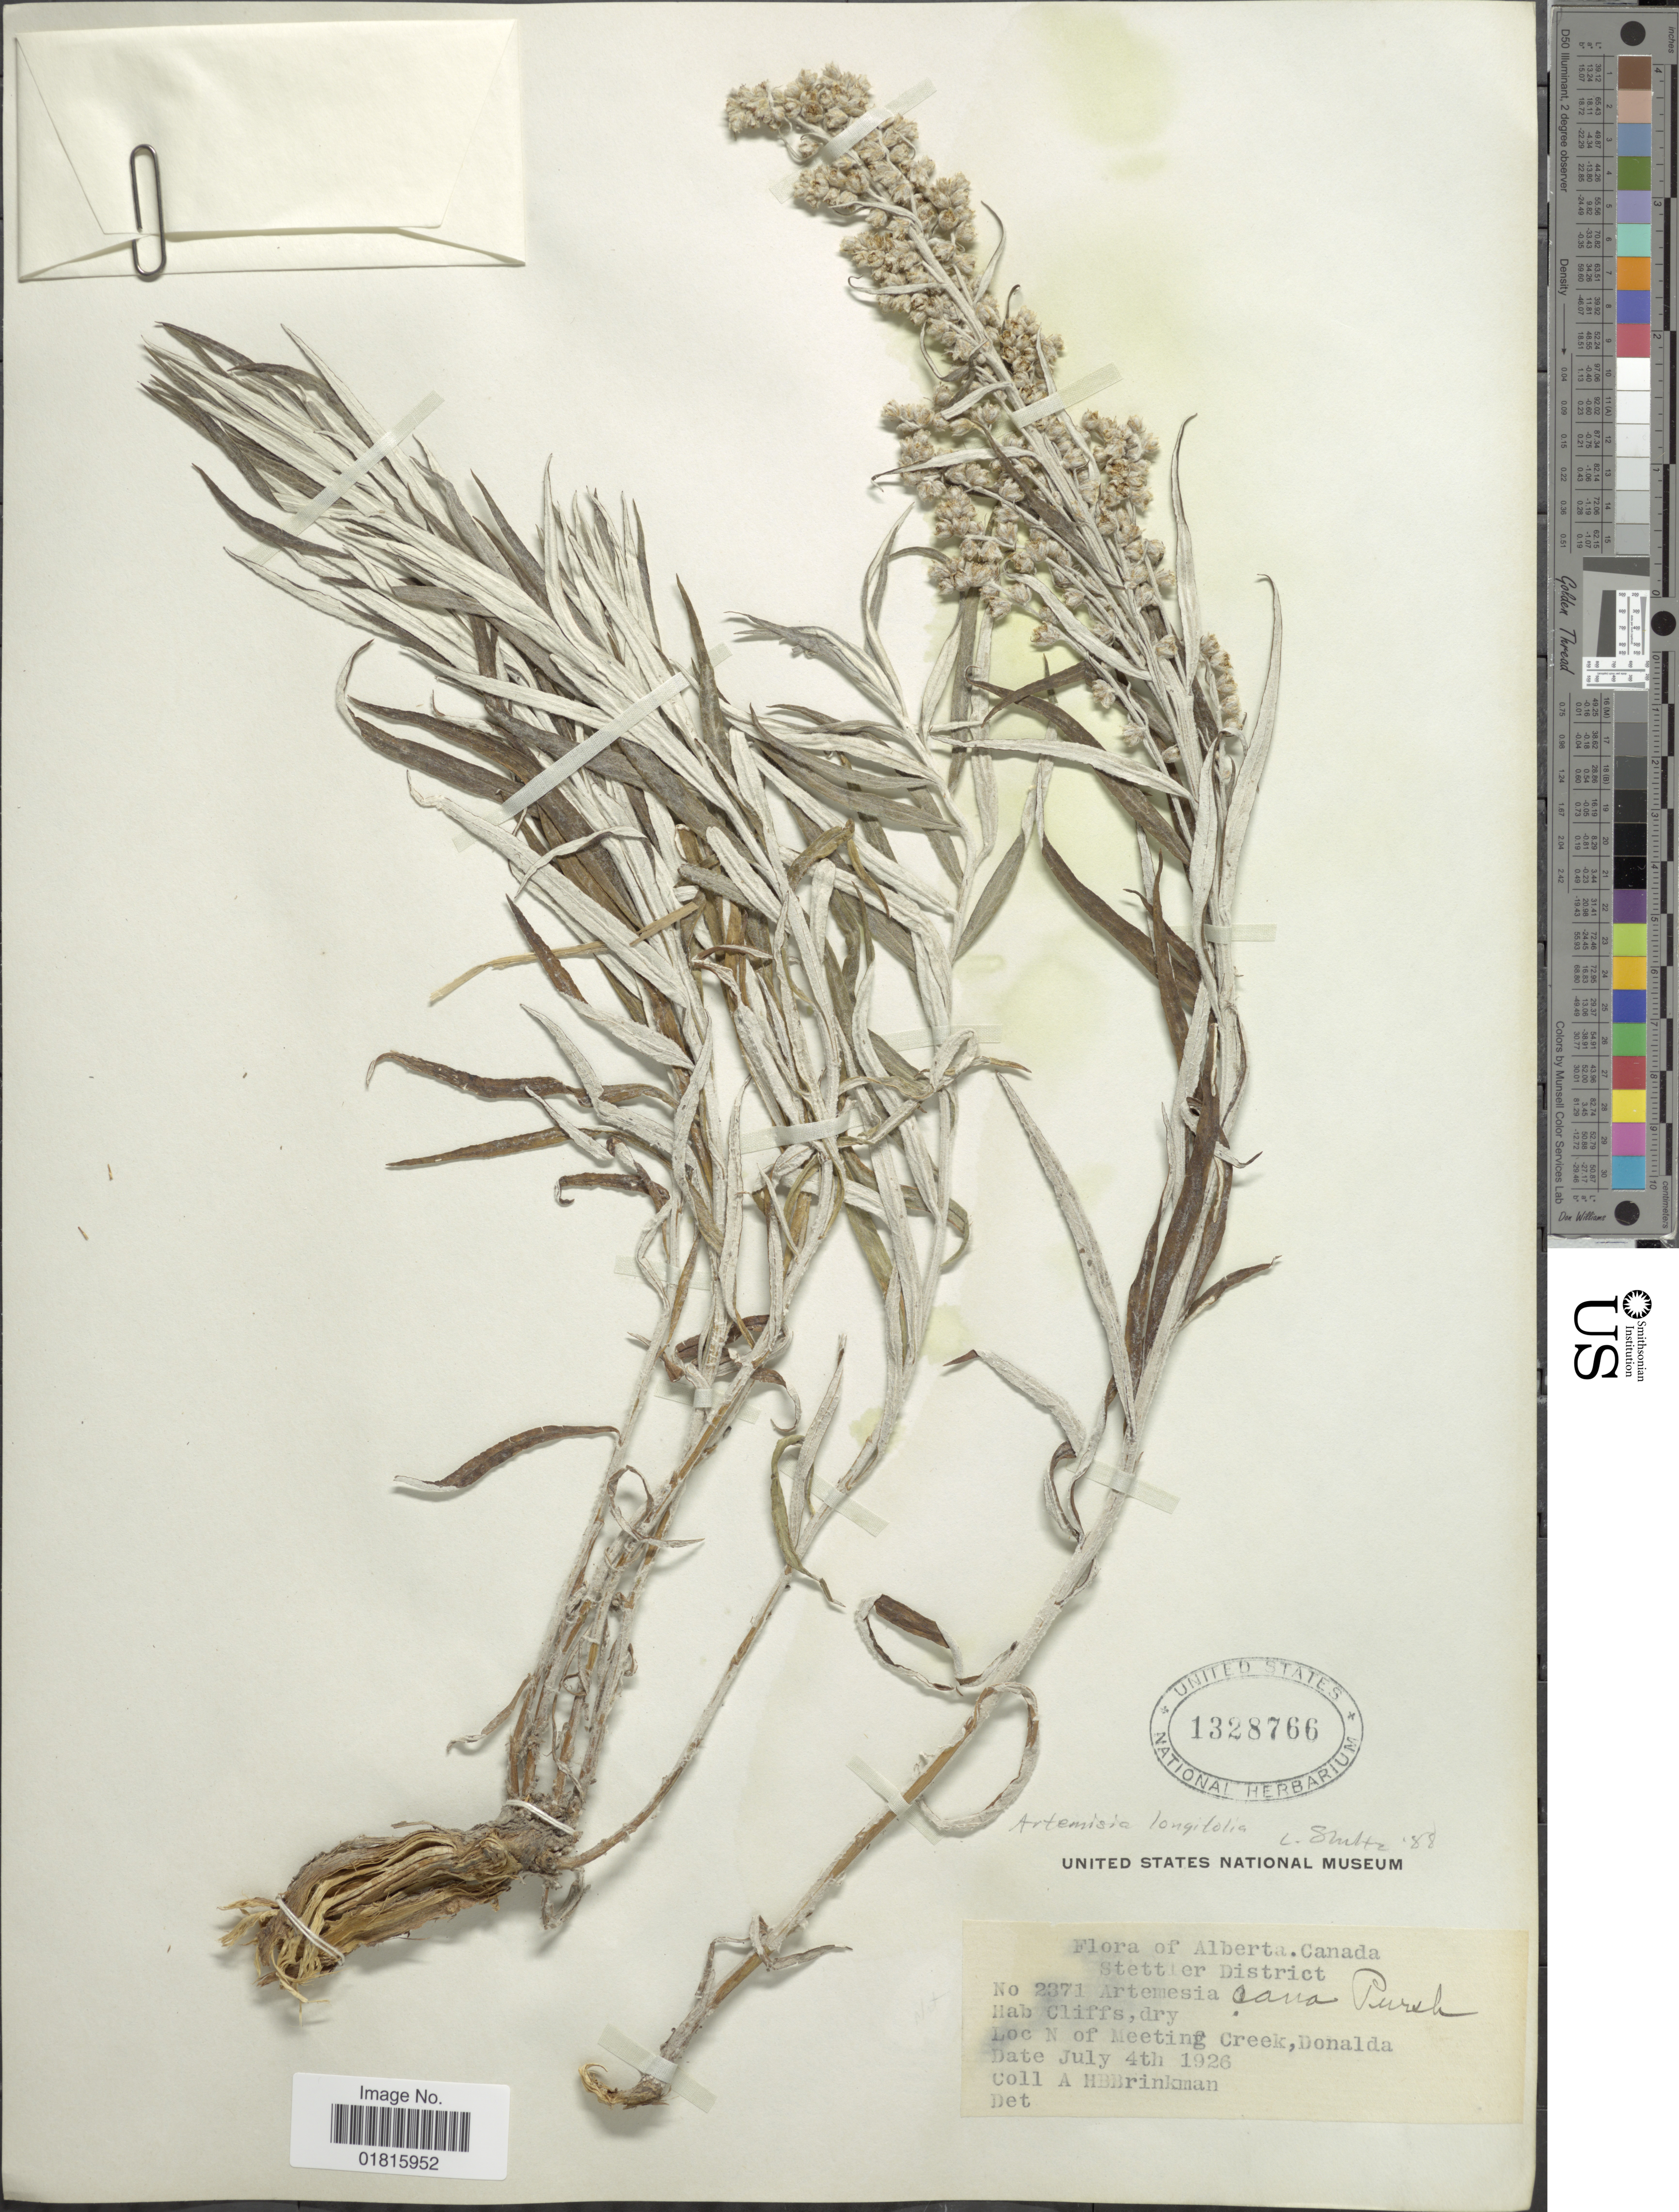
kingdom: Plantae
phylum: Tracheophyta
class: Magnoliopsida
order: Asterales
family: Asteraceae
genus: Artemisia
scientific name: Artemisia longifolia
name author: Nutt.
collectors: A. Brinkman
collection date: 1926-07-04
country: Canada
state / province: Alberta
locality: Stettler District, N of Meeting Creek, Donalda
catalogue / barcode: US 1328766